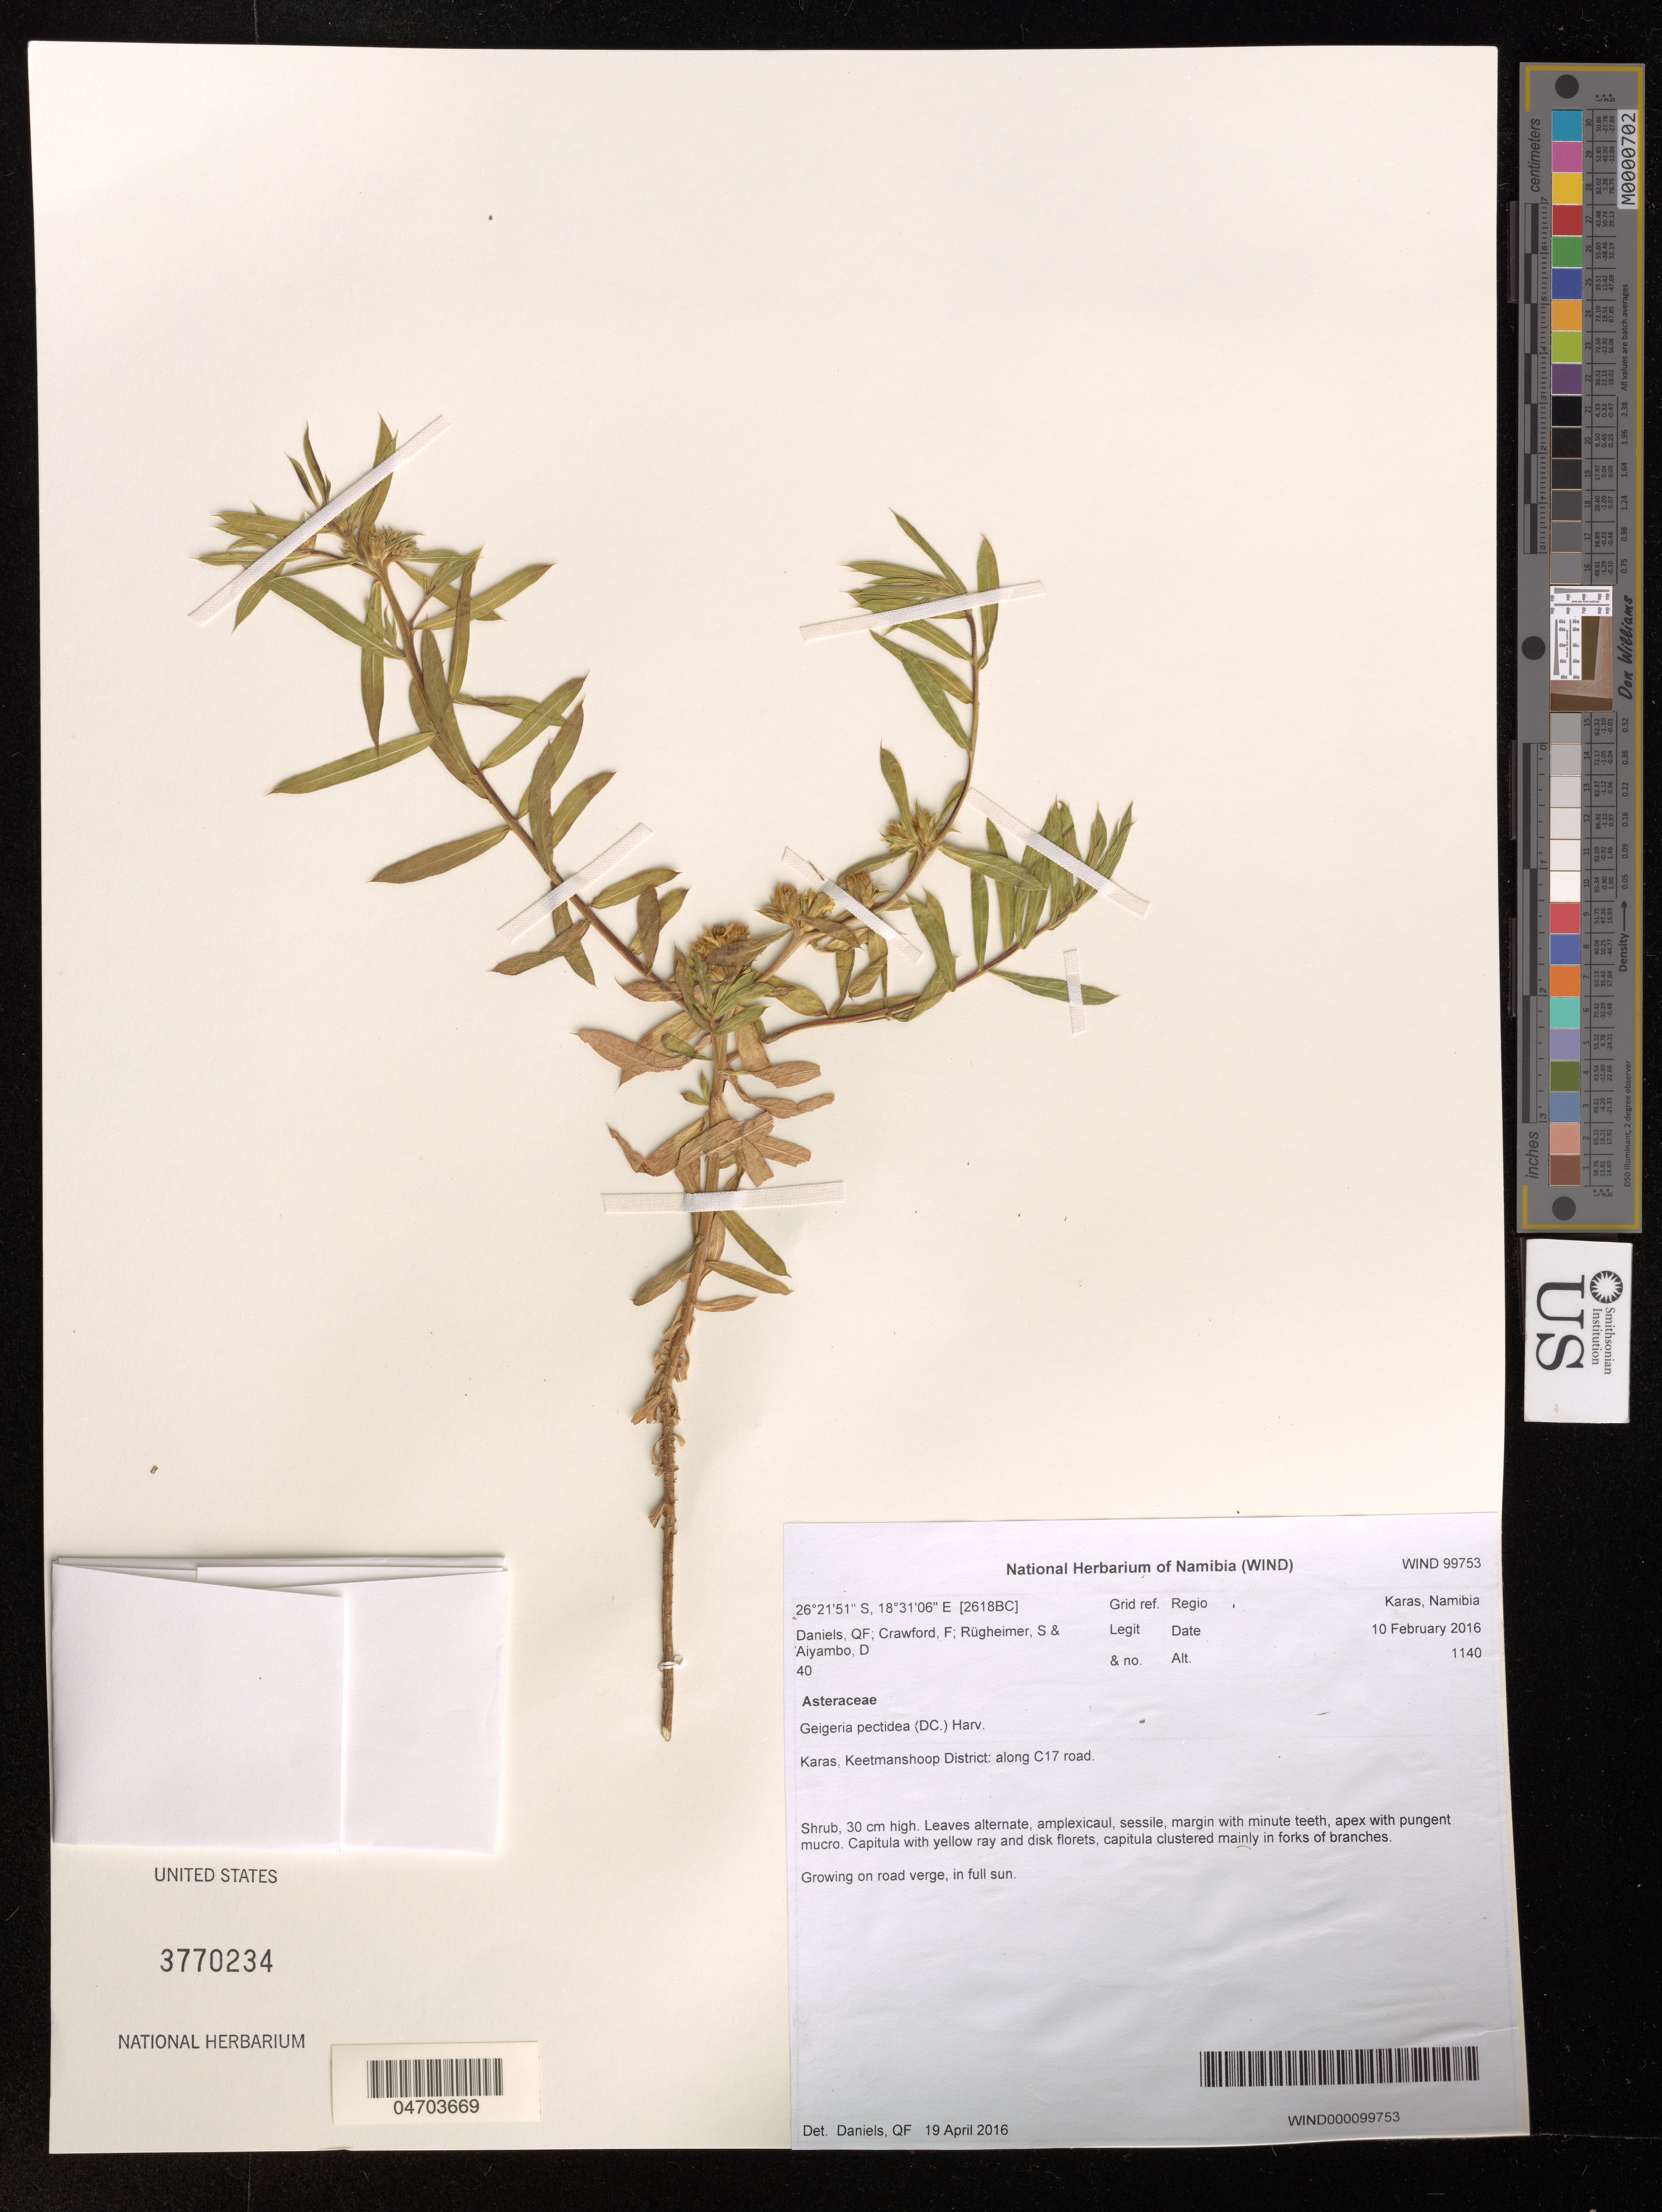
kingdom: Plantae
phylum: Tracheophyta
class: Magnoliopsida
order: Asterales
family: Asteraceae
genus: Geigeria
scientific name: Geigeria pectidea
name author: (DC.) Harv.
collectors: Q. Daniels, F. Crawford, S. Rugheimer & D. Aiyambo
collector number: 40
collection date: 2016-02-10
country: Namibia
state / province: Karas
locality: Karas, Keetmanshoop District: along C17 road.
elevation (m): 1140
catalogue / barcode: US 3770234